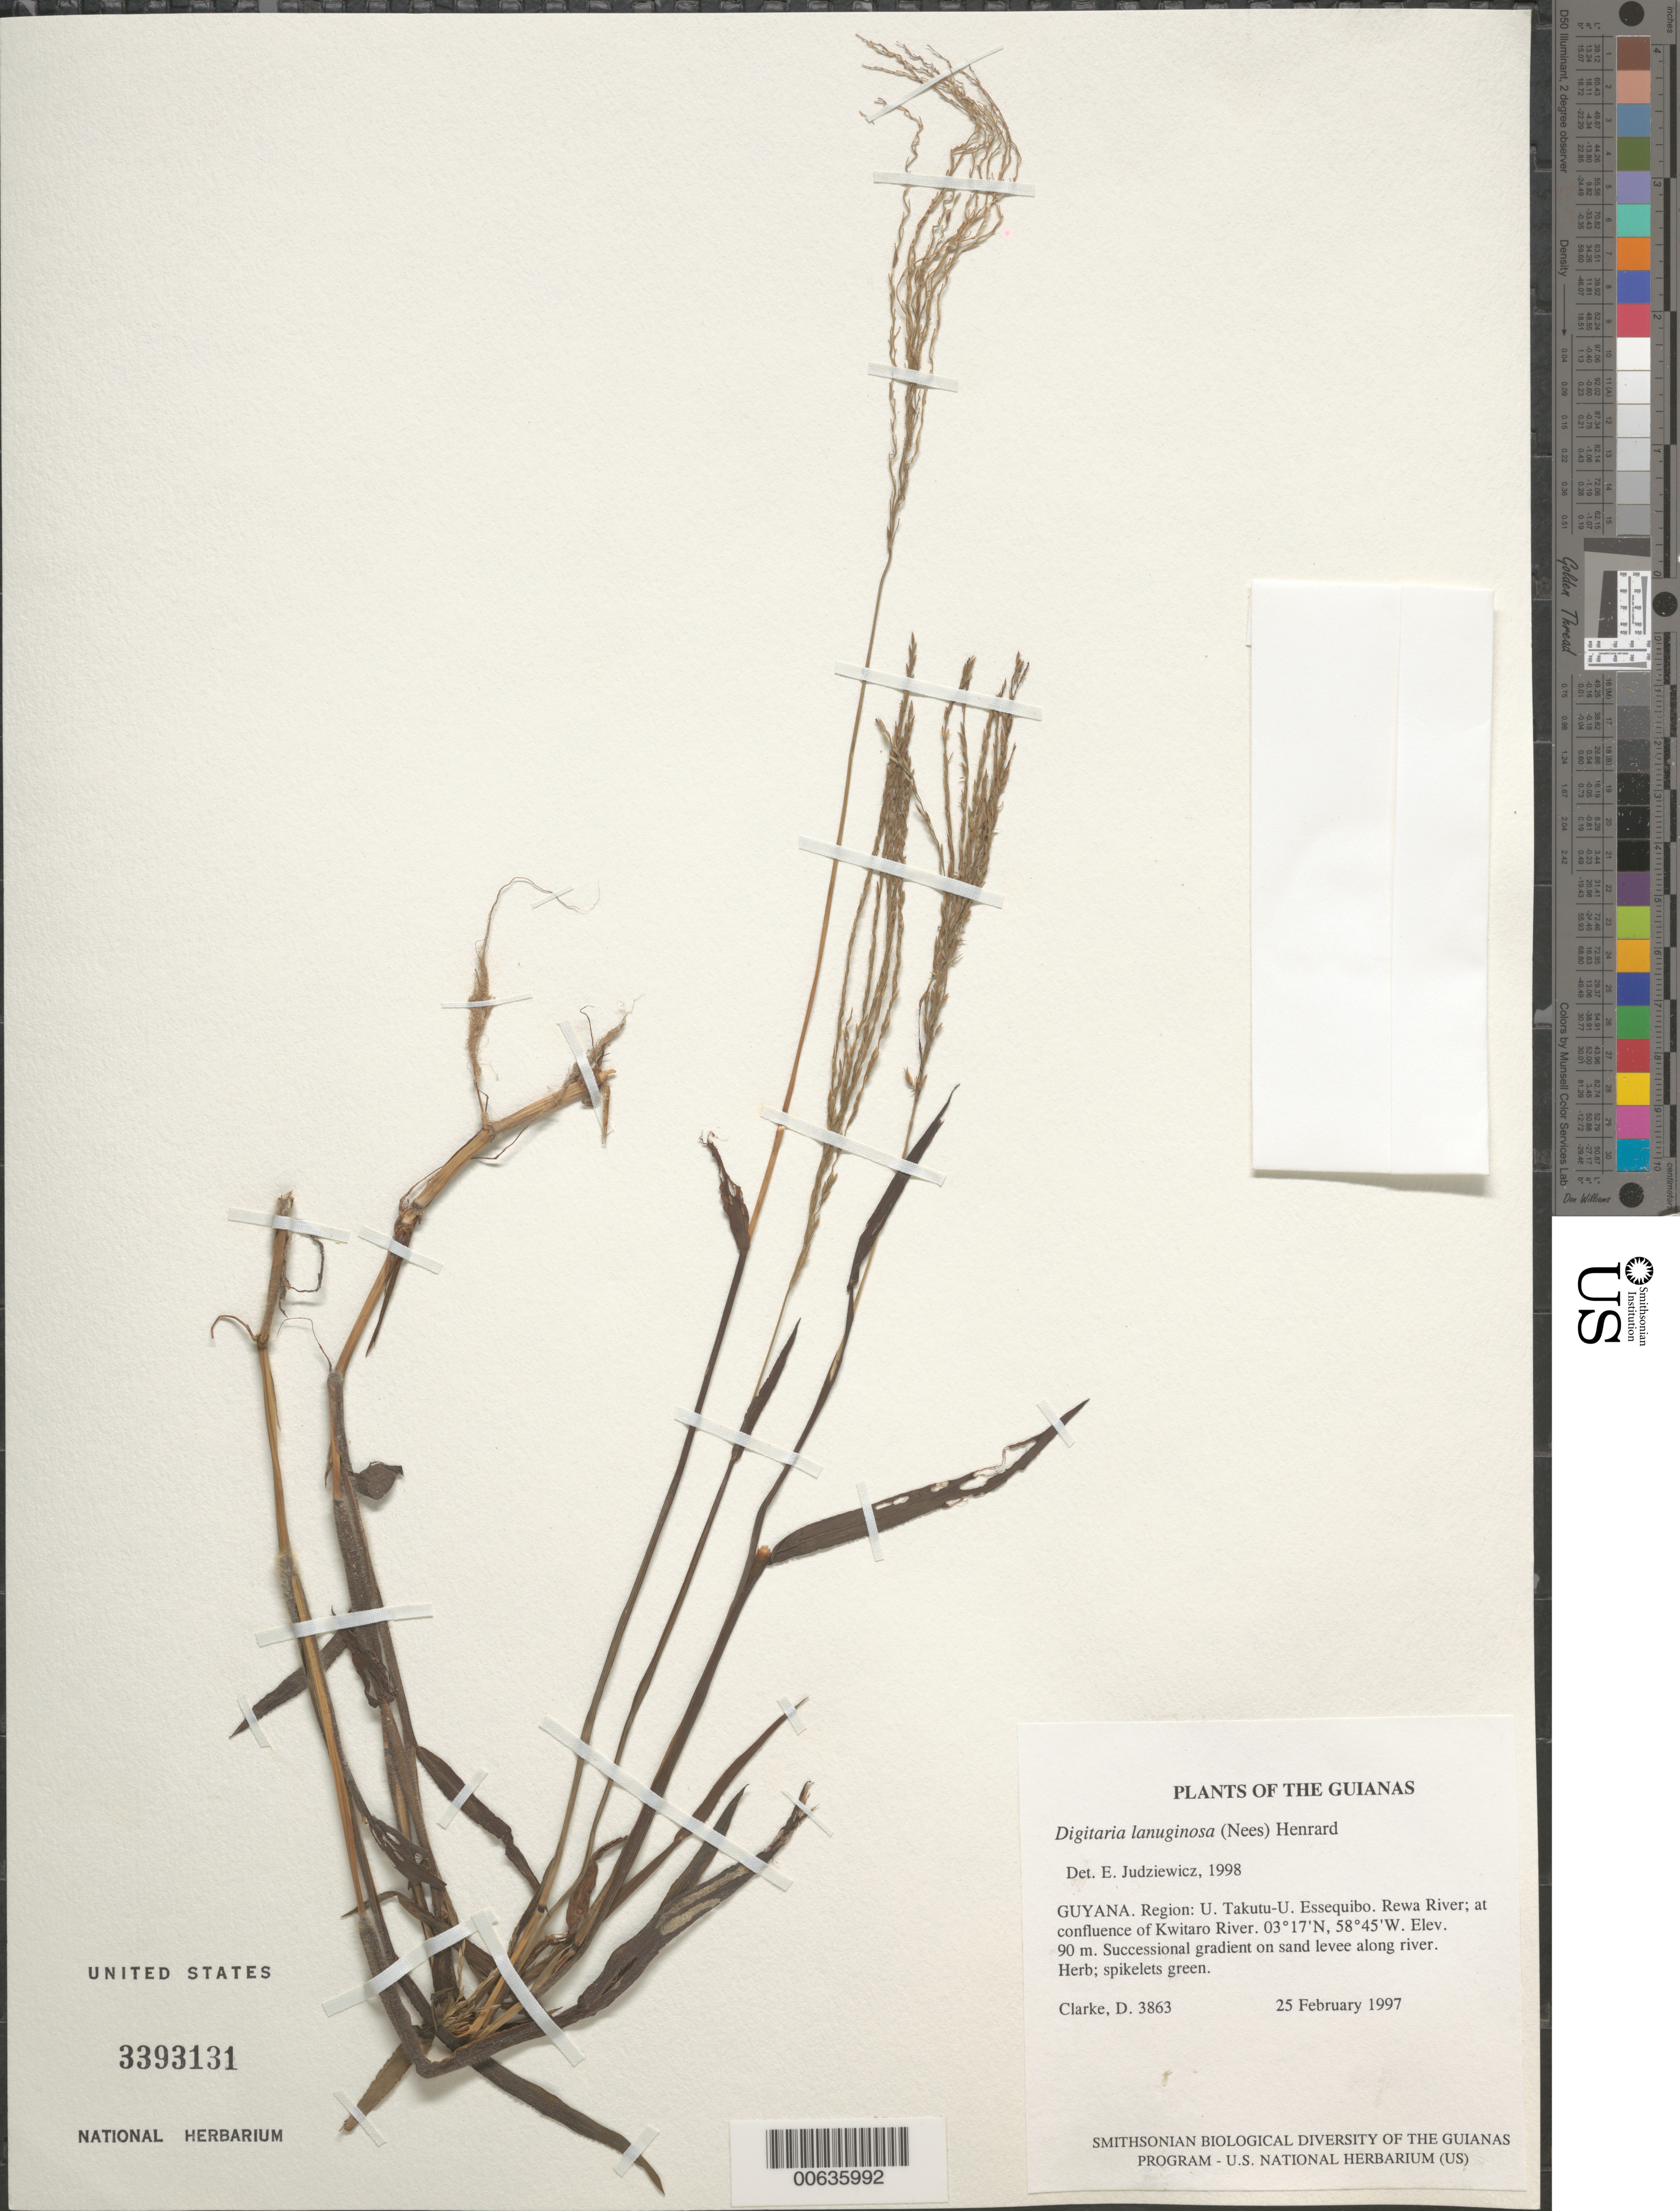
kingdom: Plantae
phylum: Tracheophyta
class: Liliopsida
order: Poales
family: Poaceae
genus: Digitaria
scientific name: Digitaria lanuginosa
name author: (Nees) Henr.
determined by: Judziewicz, E. J.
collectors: H. D. Clarke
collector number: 3863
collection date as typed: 25 February 1997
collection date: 1997-02-25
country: Guyana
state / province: U. Takutu-U. Essequibo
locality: Rewa River; at confluence of Kwitaro River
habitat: Successional gradient on sand levee along river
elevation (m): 90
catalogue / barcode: US 3393131